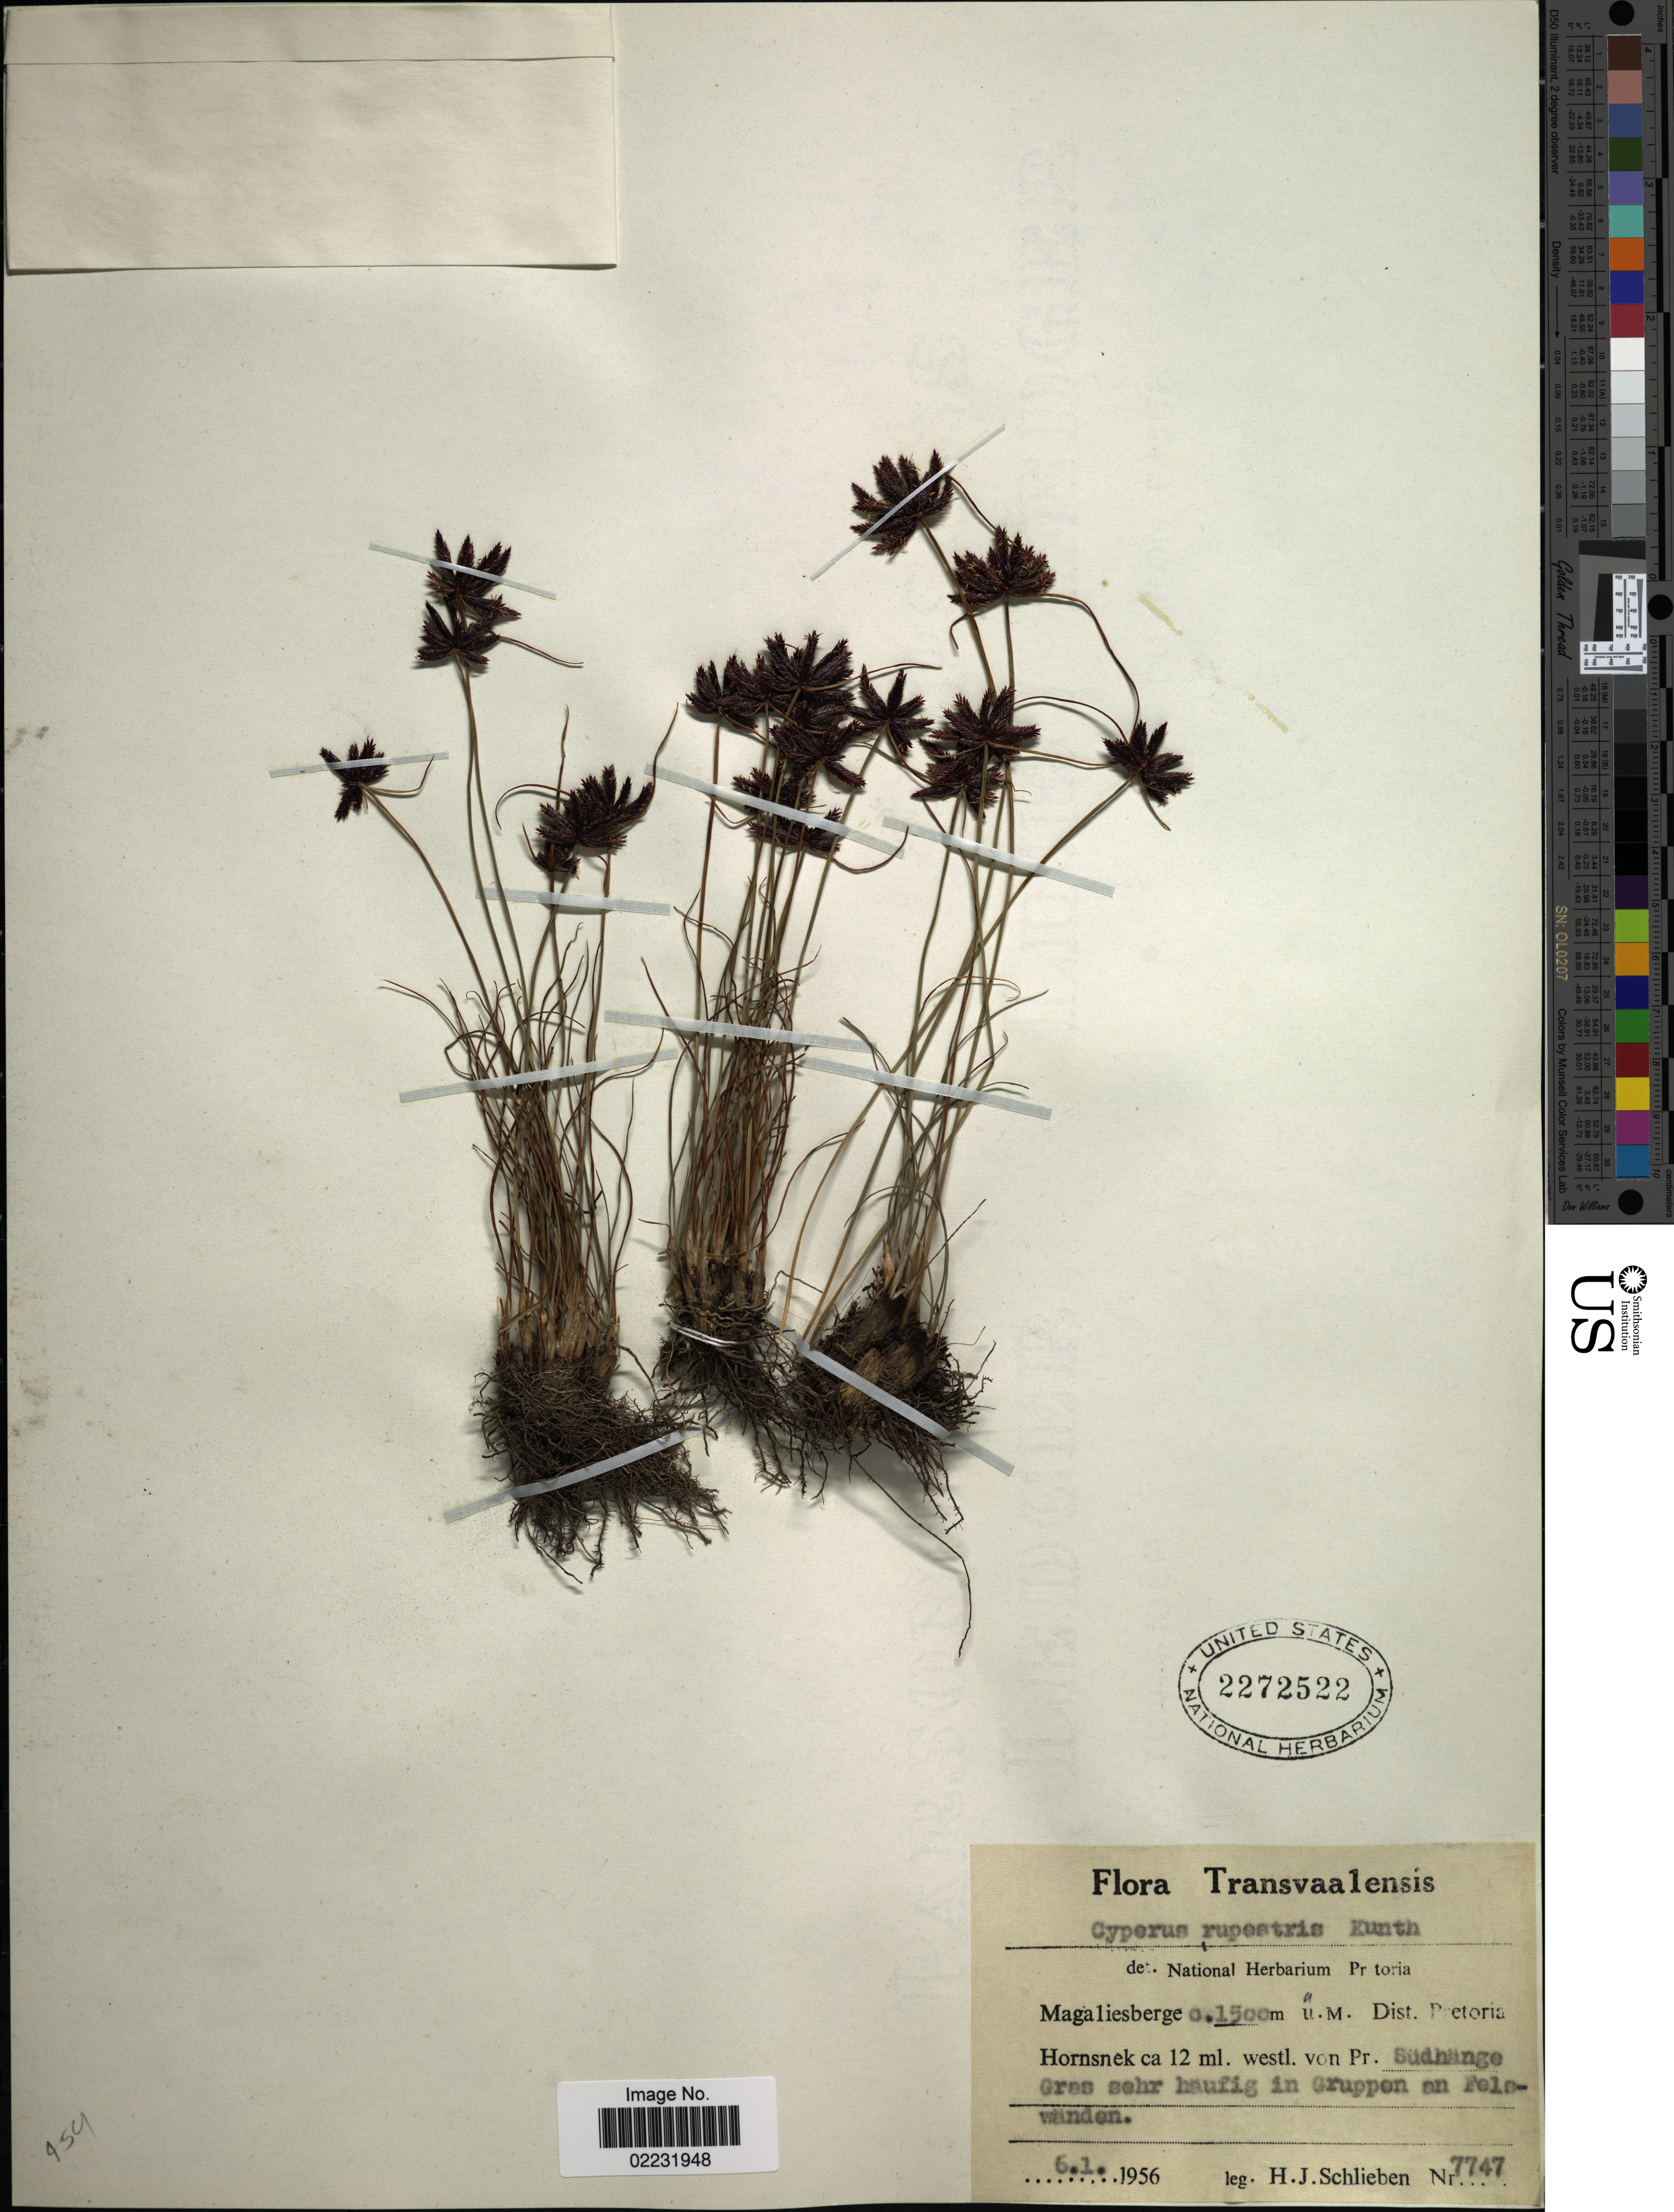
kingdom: Plantae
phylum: Tracheophyta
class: Liliopsida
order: Poales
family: Cyperaceae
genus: Cyperus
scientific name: Cyperus rupestris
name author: Kunth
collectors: H. J. Schlieben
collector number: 7747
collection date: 1956-01-06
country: South Africa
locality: Transvaalensis, Magaliesberg, Dist. Pretoria, Hornsek 12 ml. westl. von Pr. Sudhange Gras sehr haufig in Gruppen an Felewanden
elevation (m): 1500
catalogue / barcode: US 2272522